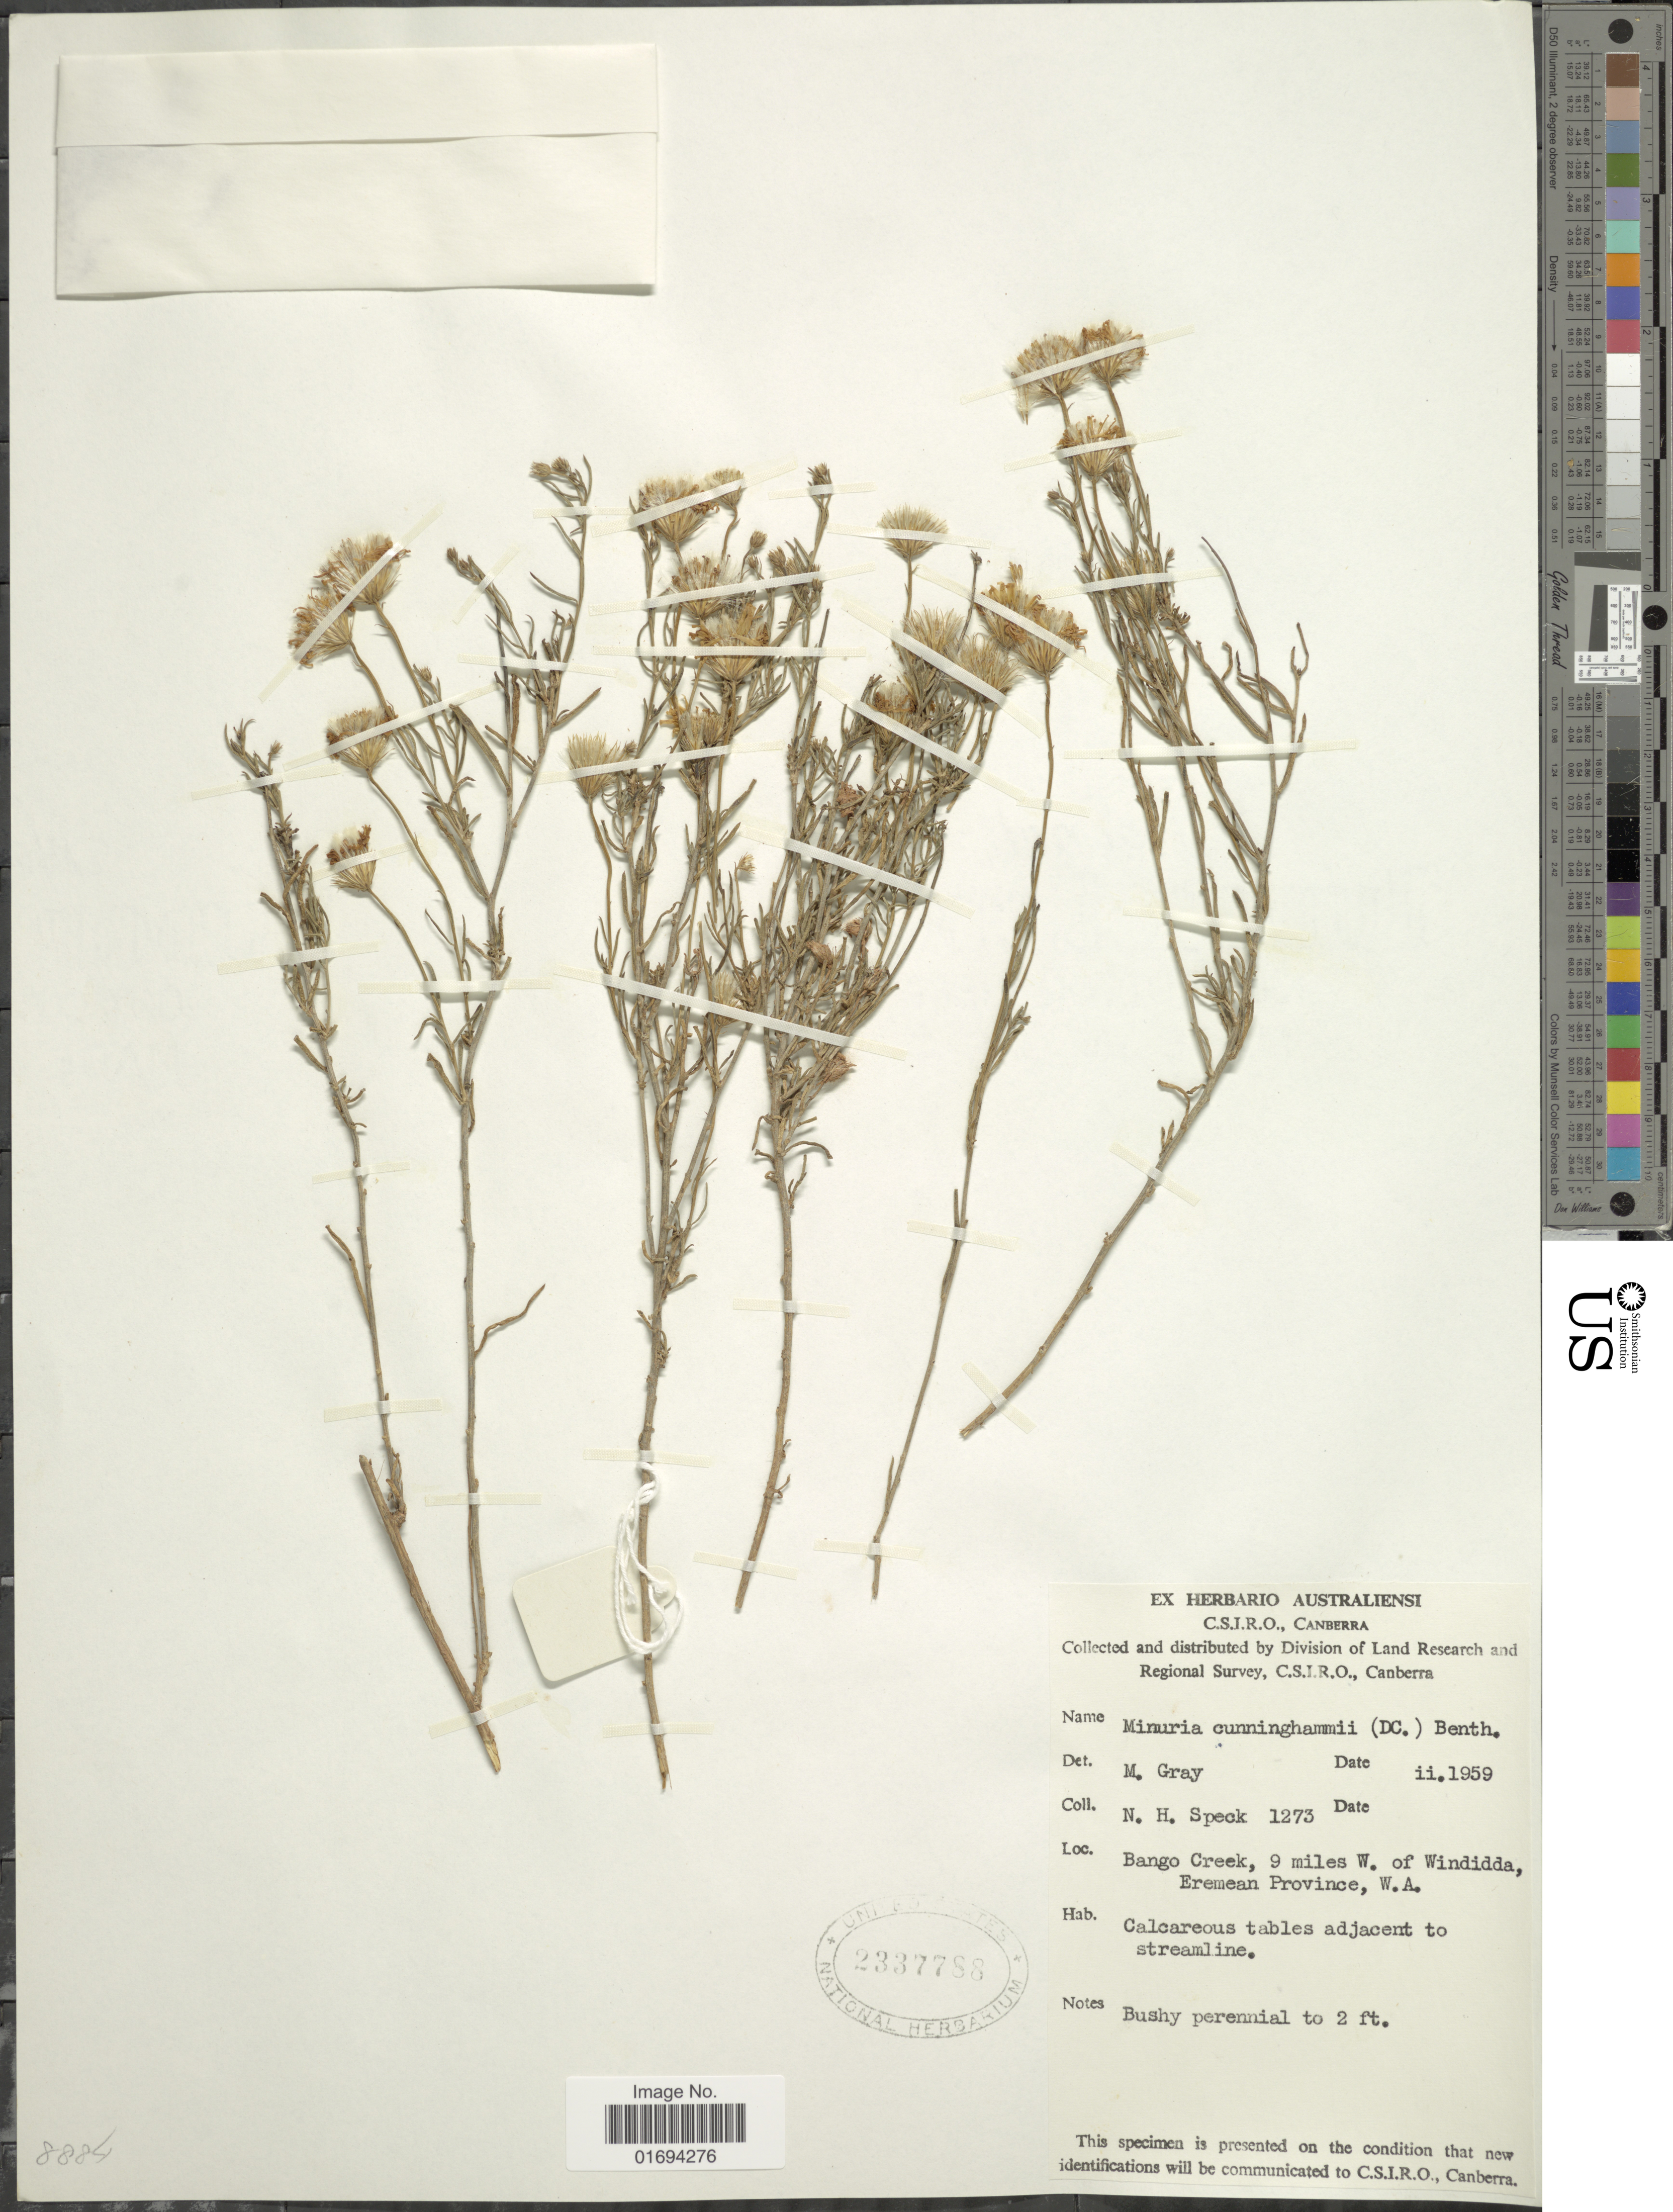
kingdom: Plantae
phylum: Tracheophyta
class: Magnoliopsida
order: Asterales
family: Asteraceae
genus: Minuria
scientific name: Minuria cunninghamii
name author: (DC.) Benth.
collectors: N. Speck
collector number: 1273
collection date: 1959-02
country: Australia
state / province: Western Australia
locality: Bango Creek, 9 miles W. of Windidda, Eremean Province, W. A.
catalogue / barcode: US 2337788